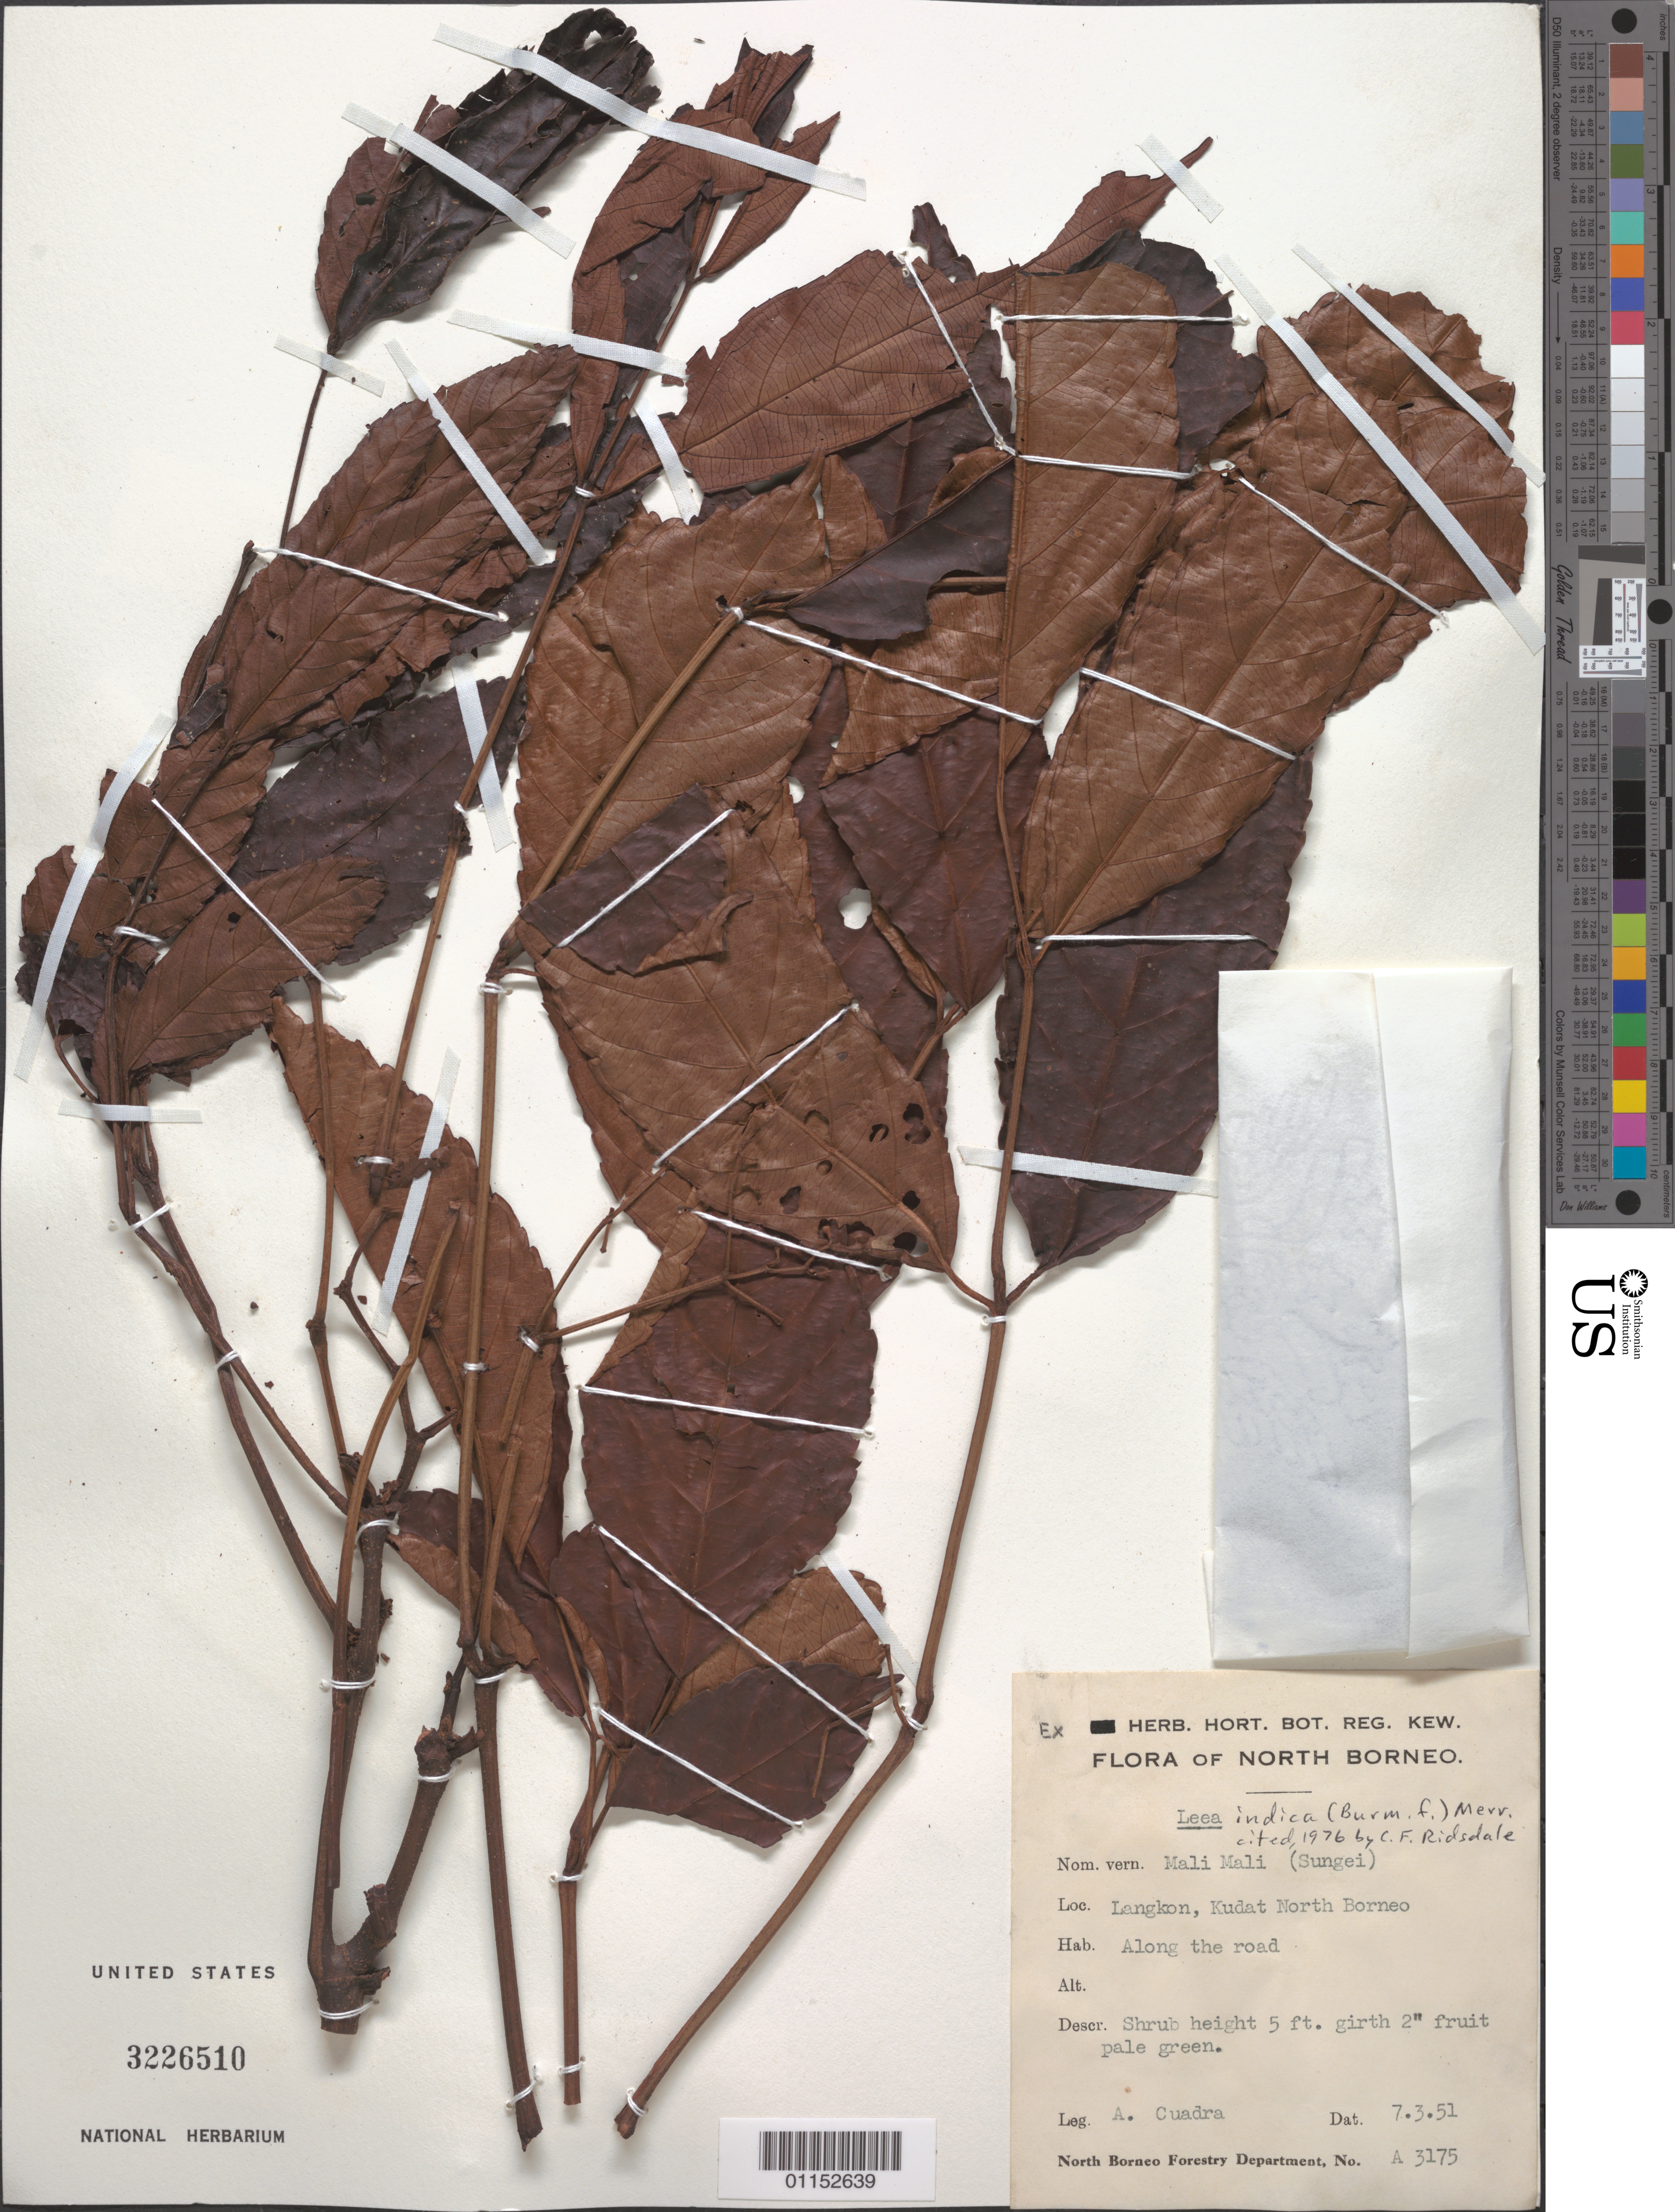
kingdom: Plantae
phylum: Tracheophyta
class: Magnoliopsida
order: Vitales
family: Vitaceae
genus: Leea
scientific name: Leea indica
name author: (Burm. f.) Merr.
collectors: A. Cuadra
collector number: A 3175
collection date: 1951-03-07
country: Malaysia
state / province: Borneo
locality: Langkon, Kudat N Borneo.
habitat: Along the road. Shrub.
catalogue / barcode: US 3226510